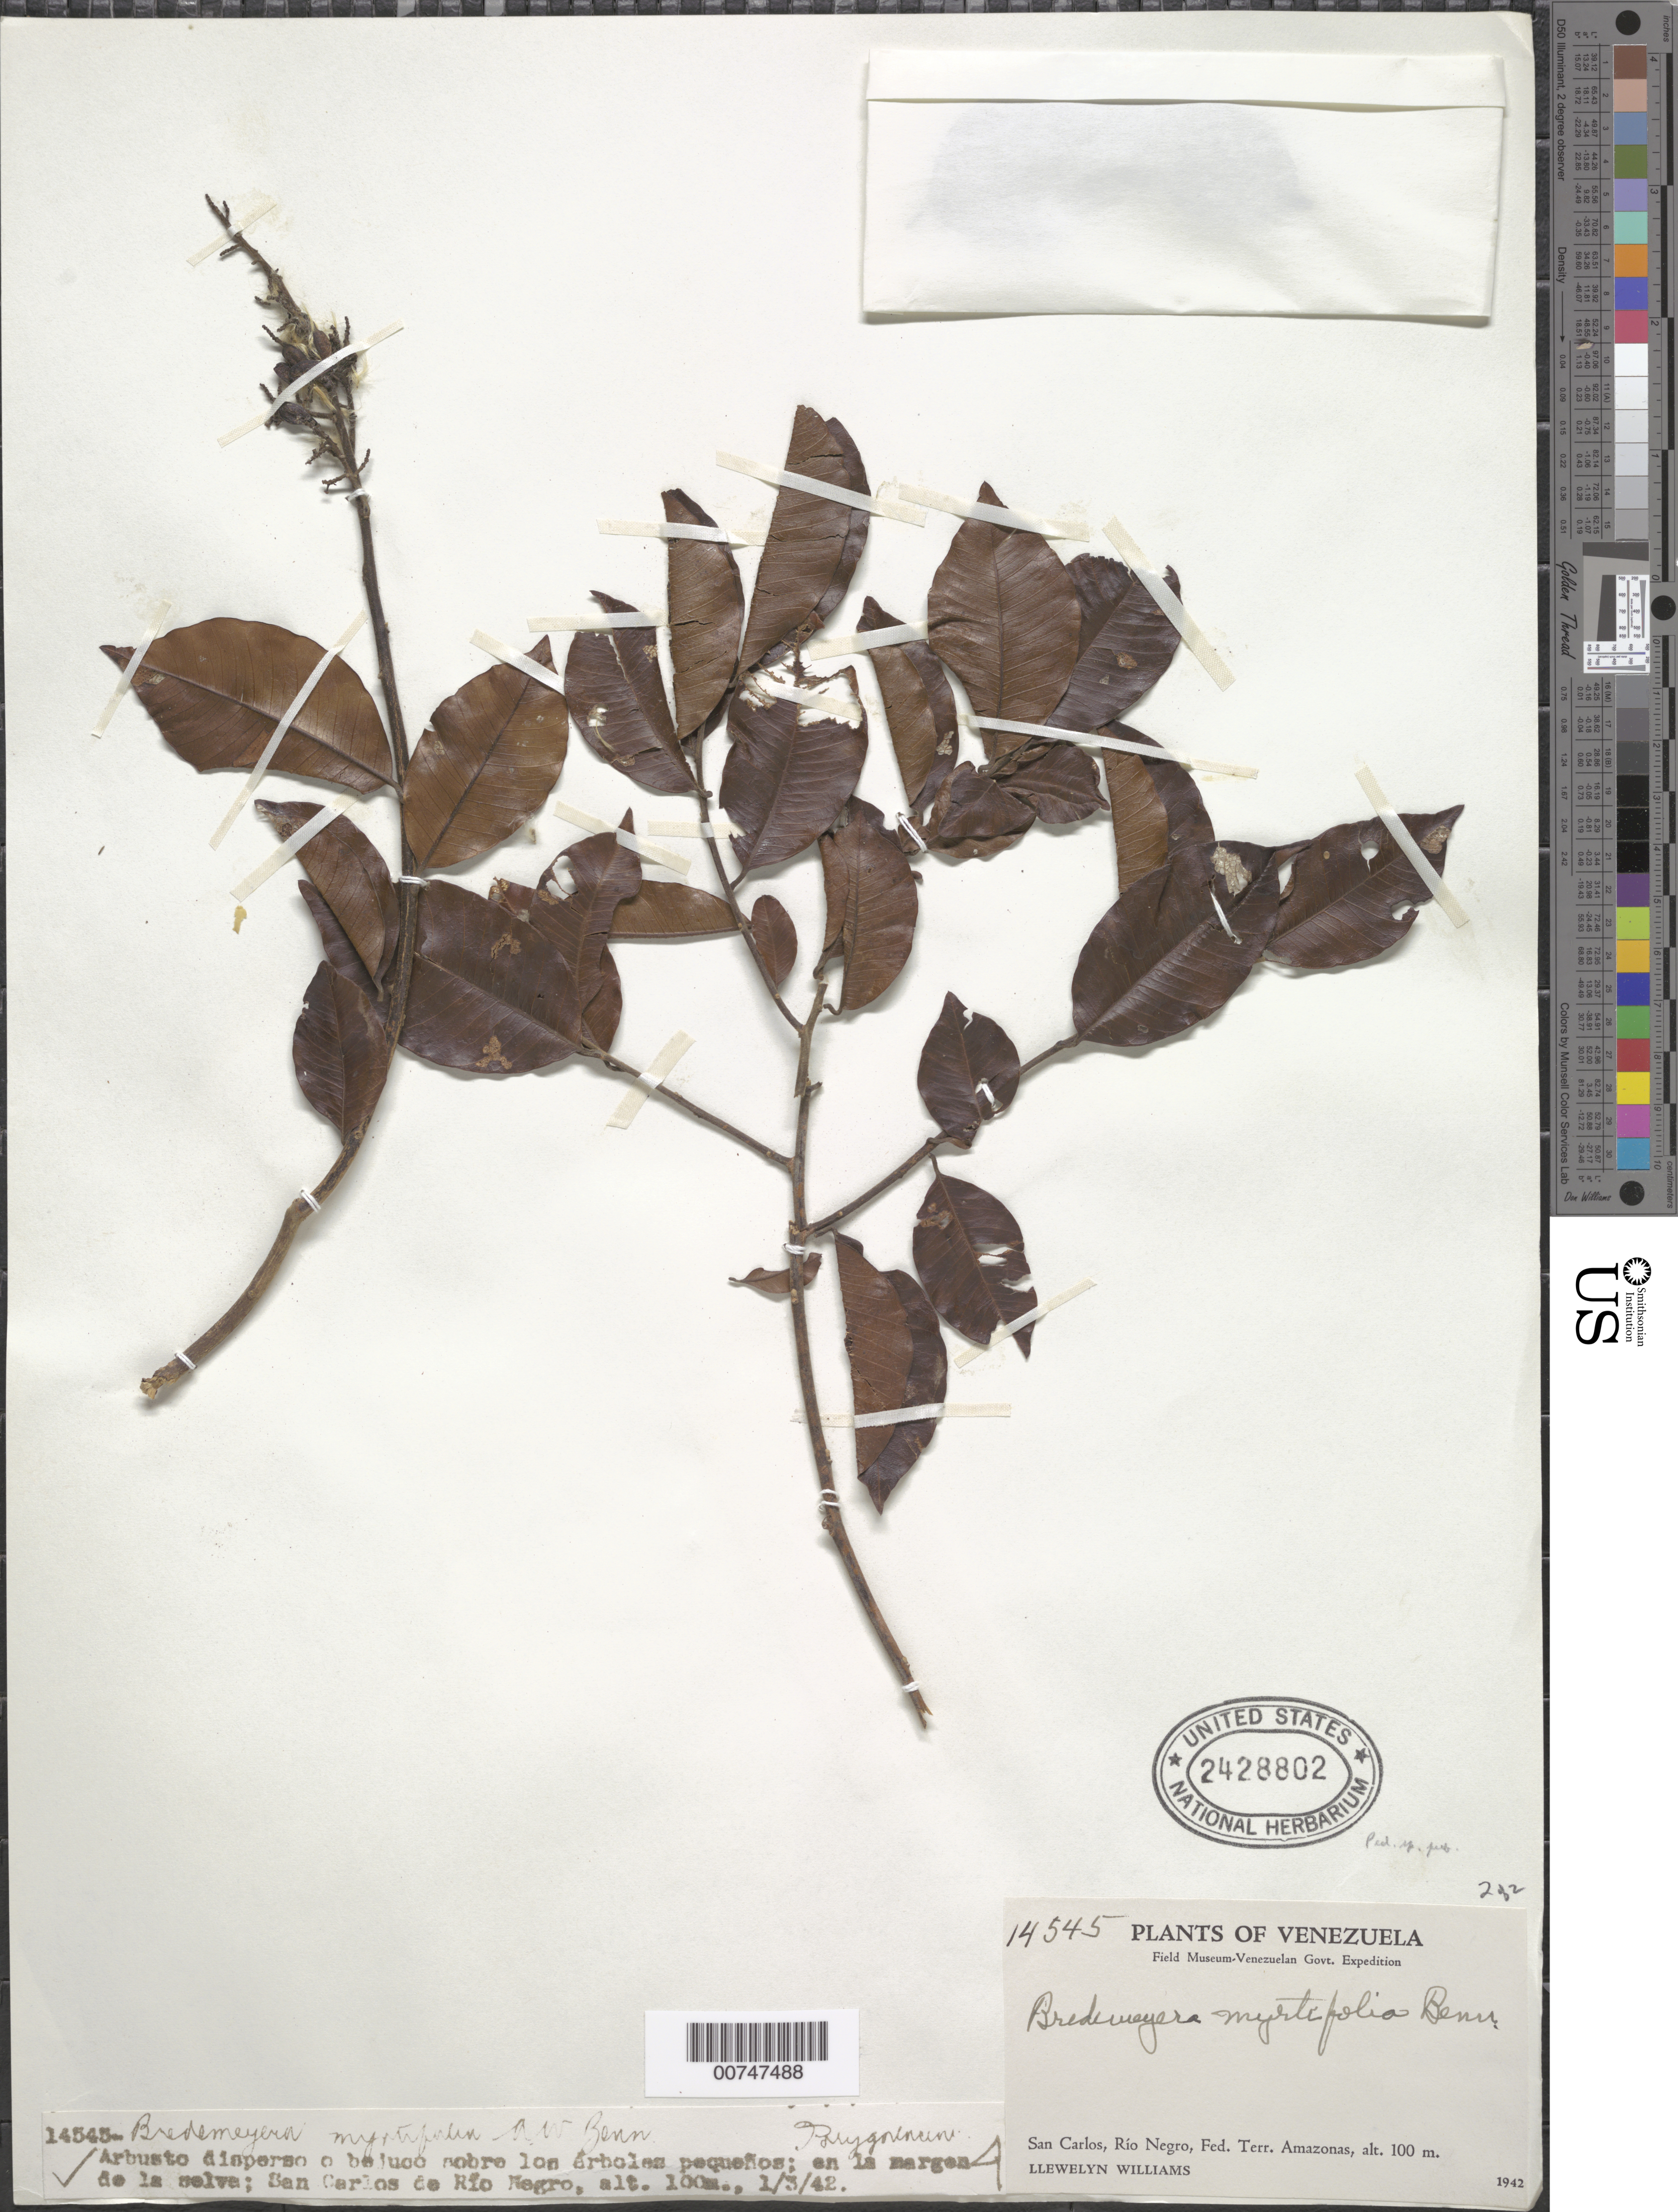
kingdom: Plantae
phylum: Tracheophyta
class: Magnoliopsida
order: Fabales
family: Polygalaceae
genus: Bredemeyera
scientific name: Bredemeyera myrtifolia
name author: A.W. Benn.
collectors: Ll. Williams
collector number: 14545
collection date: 1942-03-01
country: Venezuela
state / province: Amazonas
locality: San Carlos, Río Negro, Fed. Terr. Amazonas.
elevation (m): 100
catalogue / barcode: US 2428802